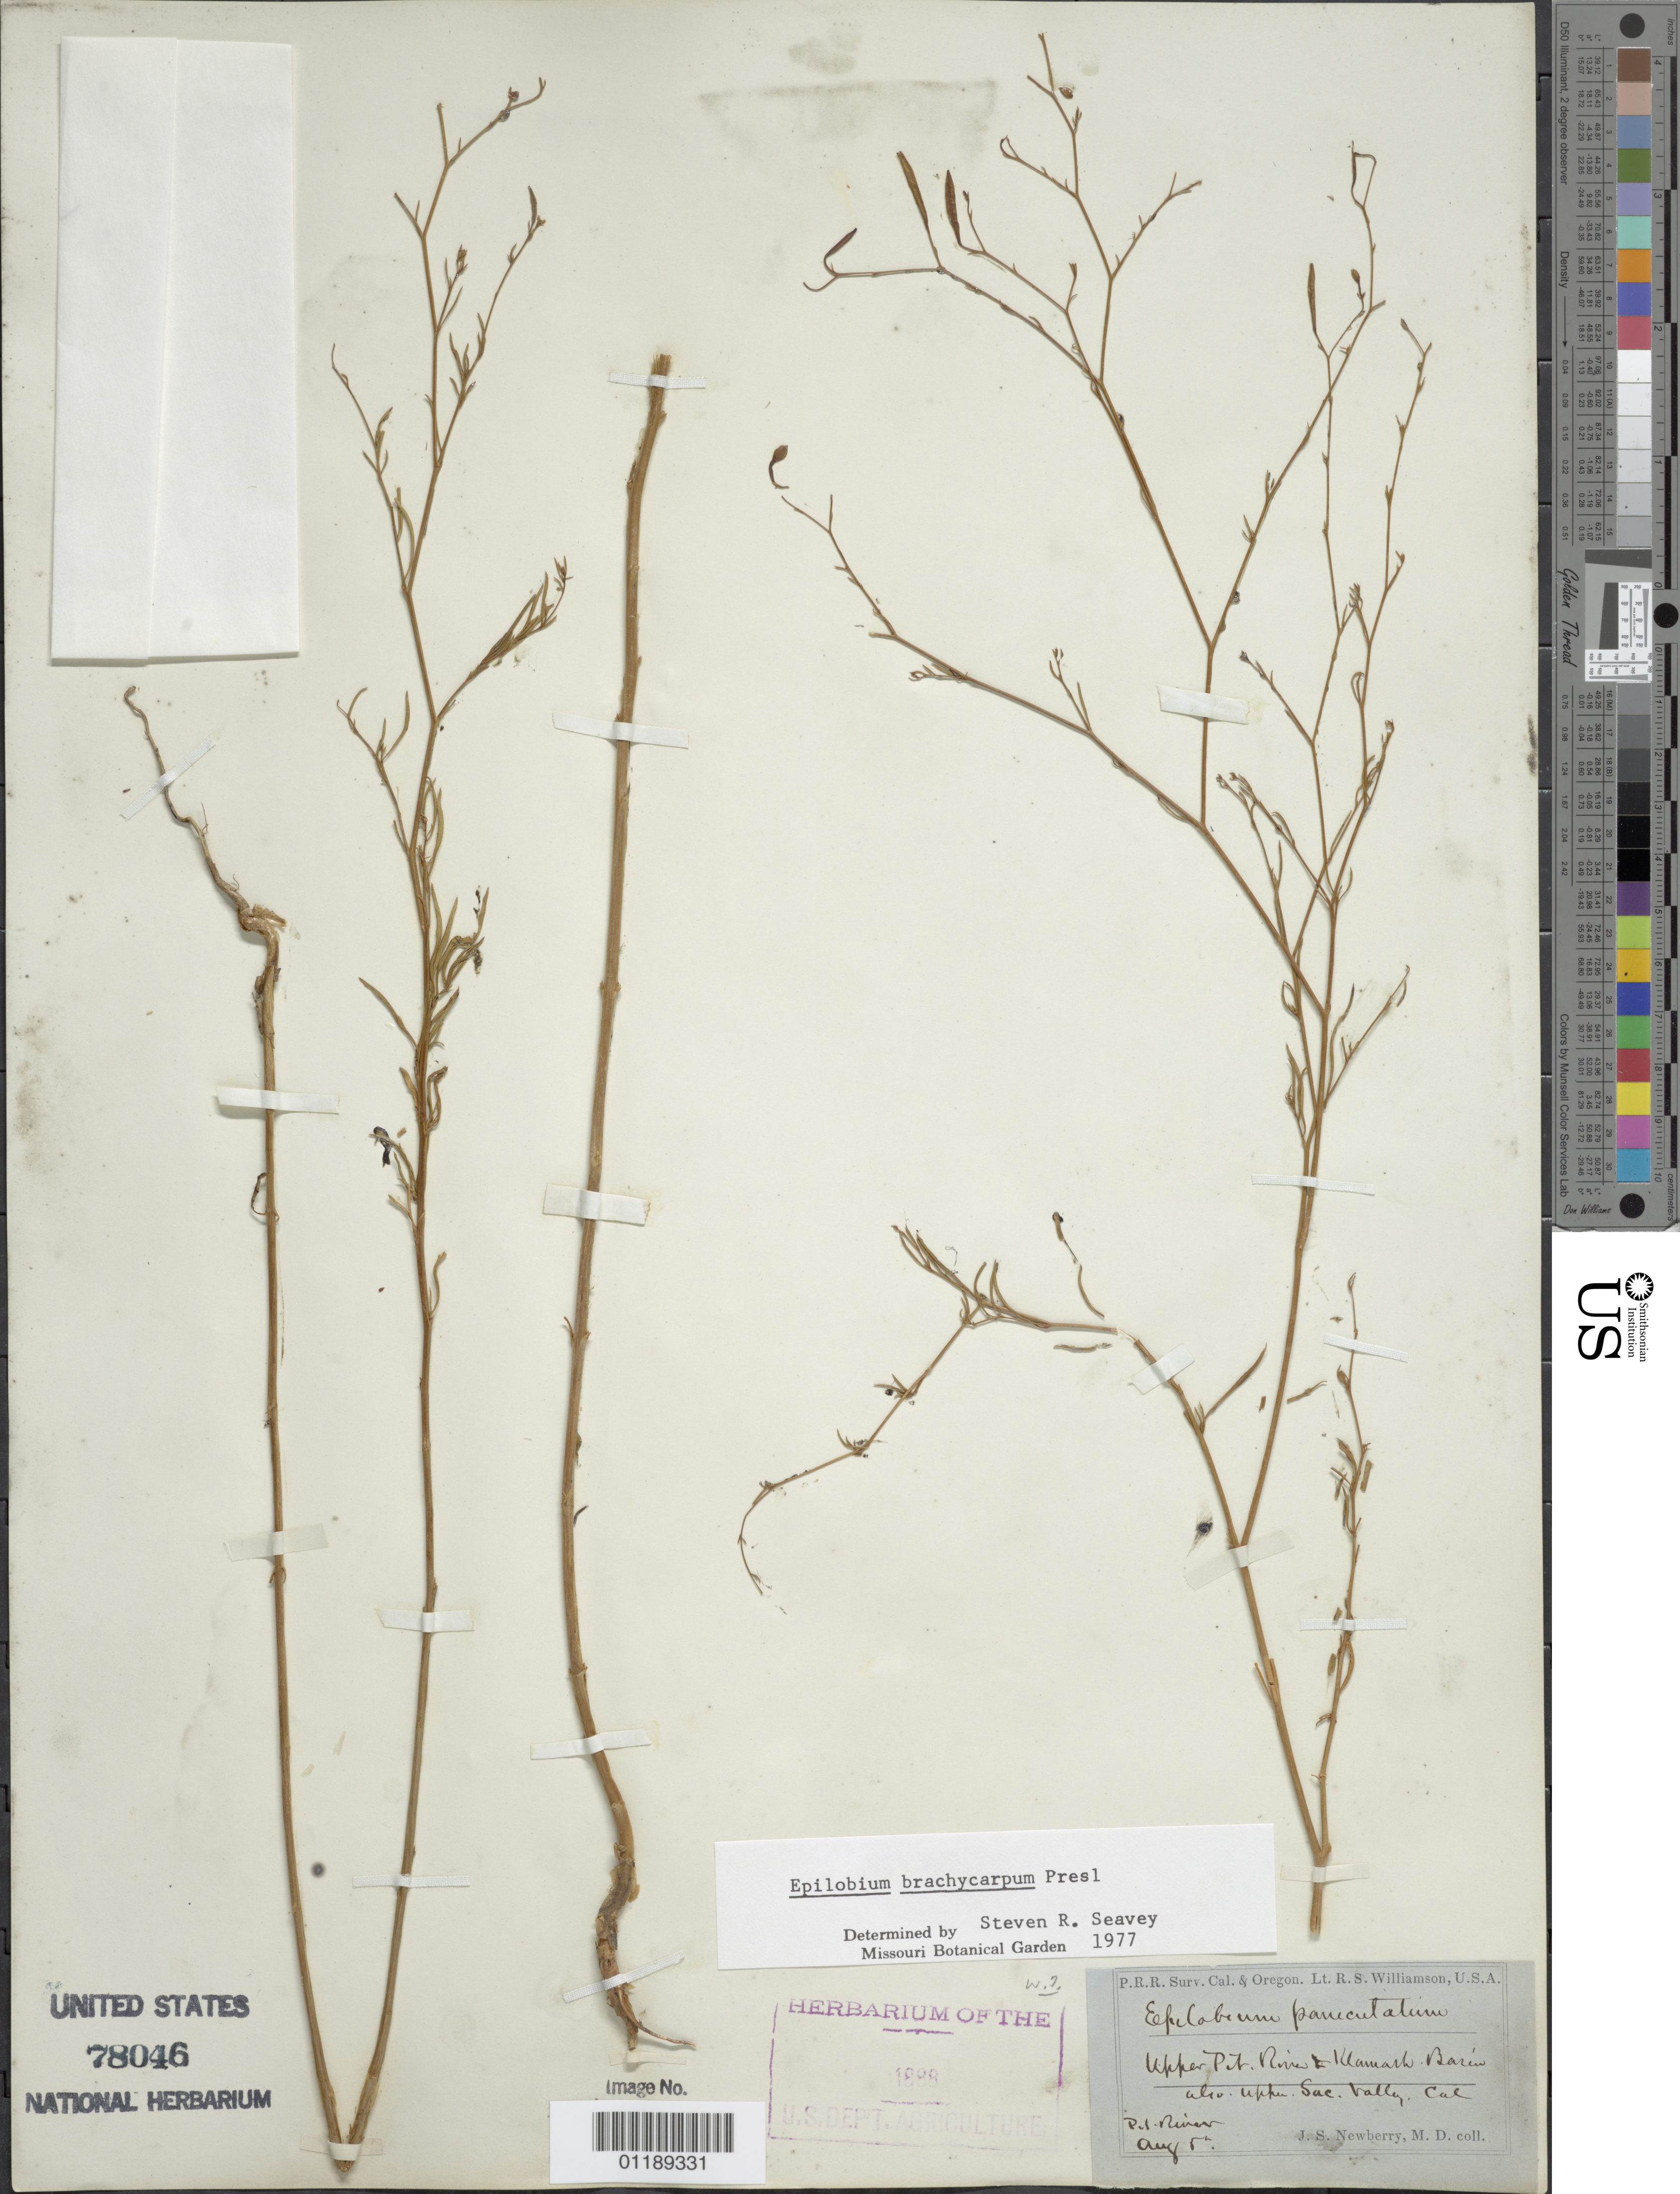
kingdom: Plantae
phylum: Tracheophyta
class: Magnoliopsida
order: Myrtales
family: Onagraceae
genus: Epilobium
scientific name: Epilobium brachycarpum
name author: C. Presl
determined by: Seavey, S. R.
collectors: J. S. Newberry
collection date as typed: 5 Aug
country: United States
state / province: California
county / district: Sacramento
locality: Upper Pit River, upper Sacramento Valley, Klamath Basin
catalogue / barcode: US 78046